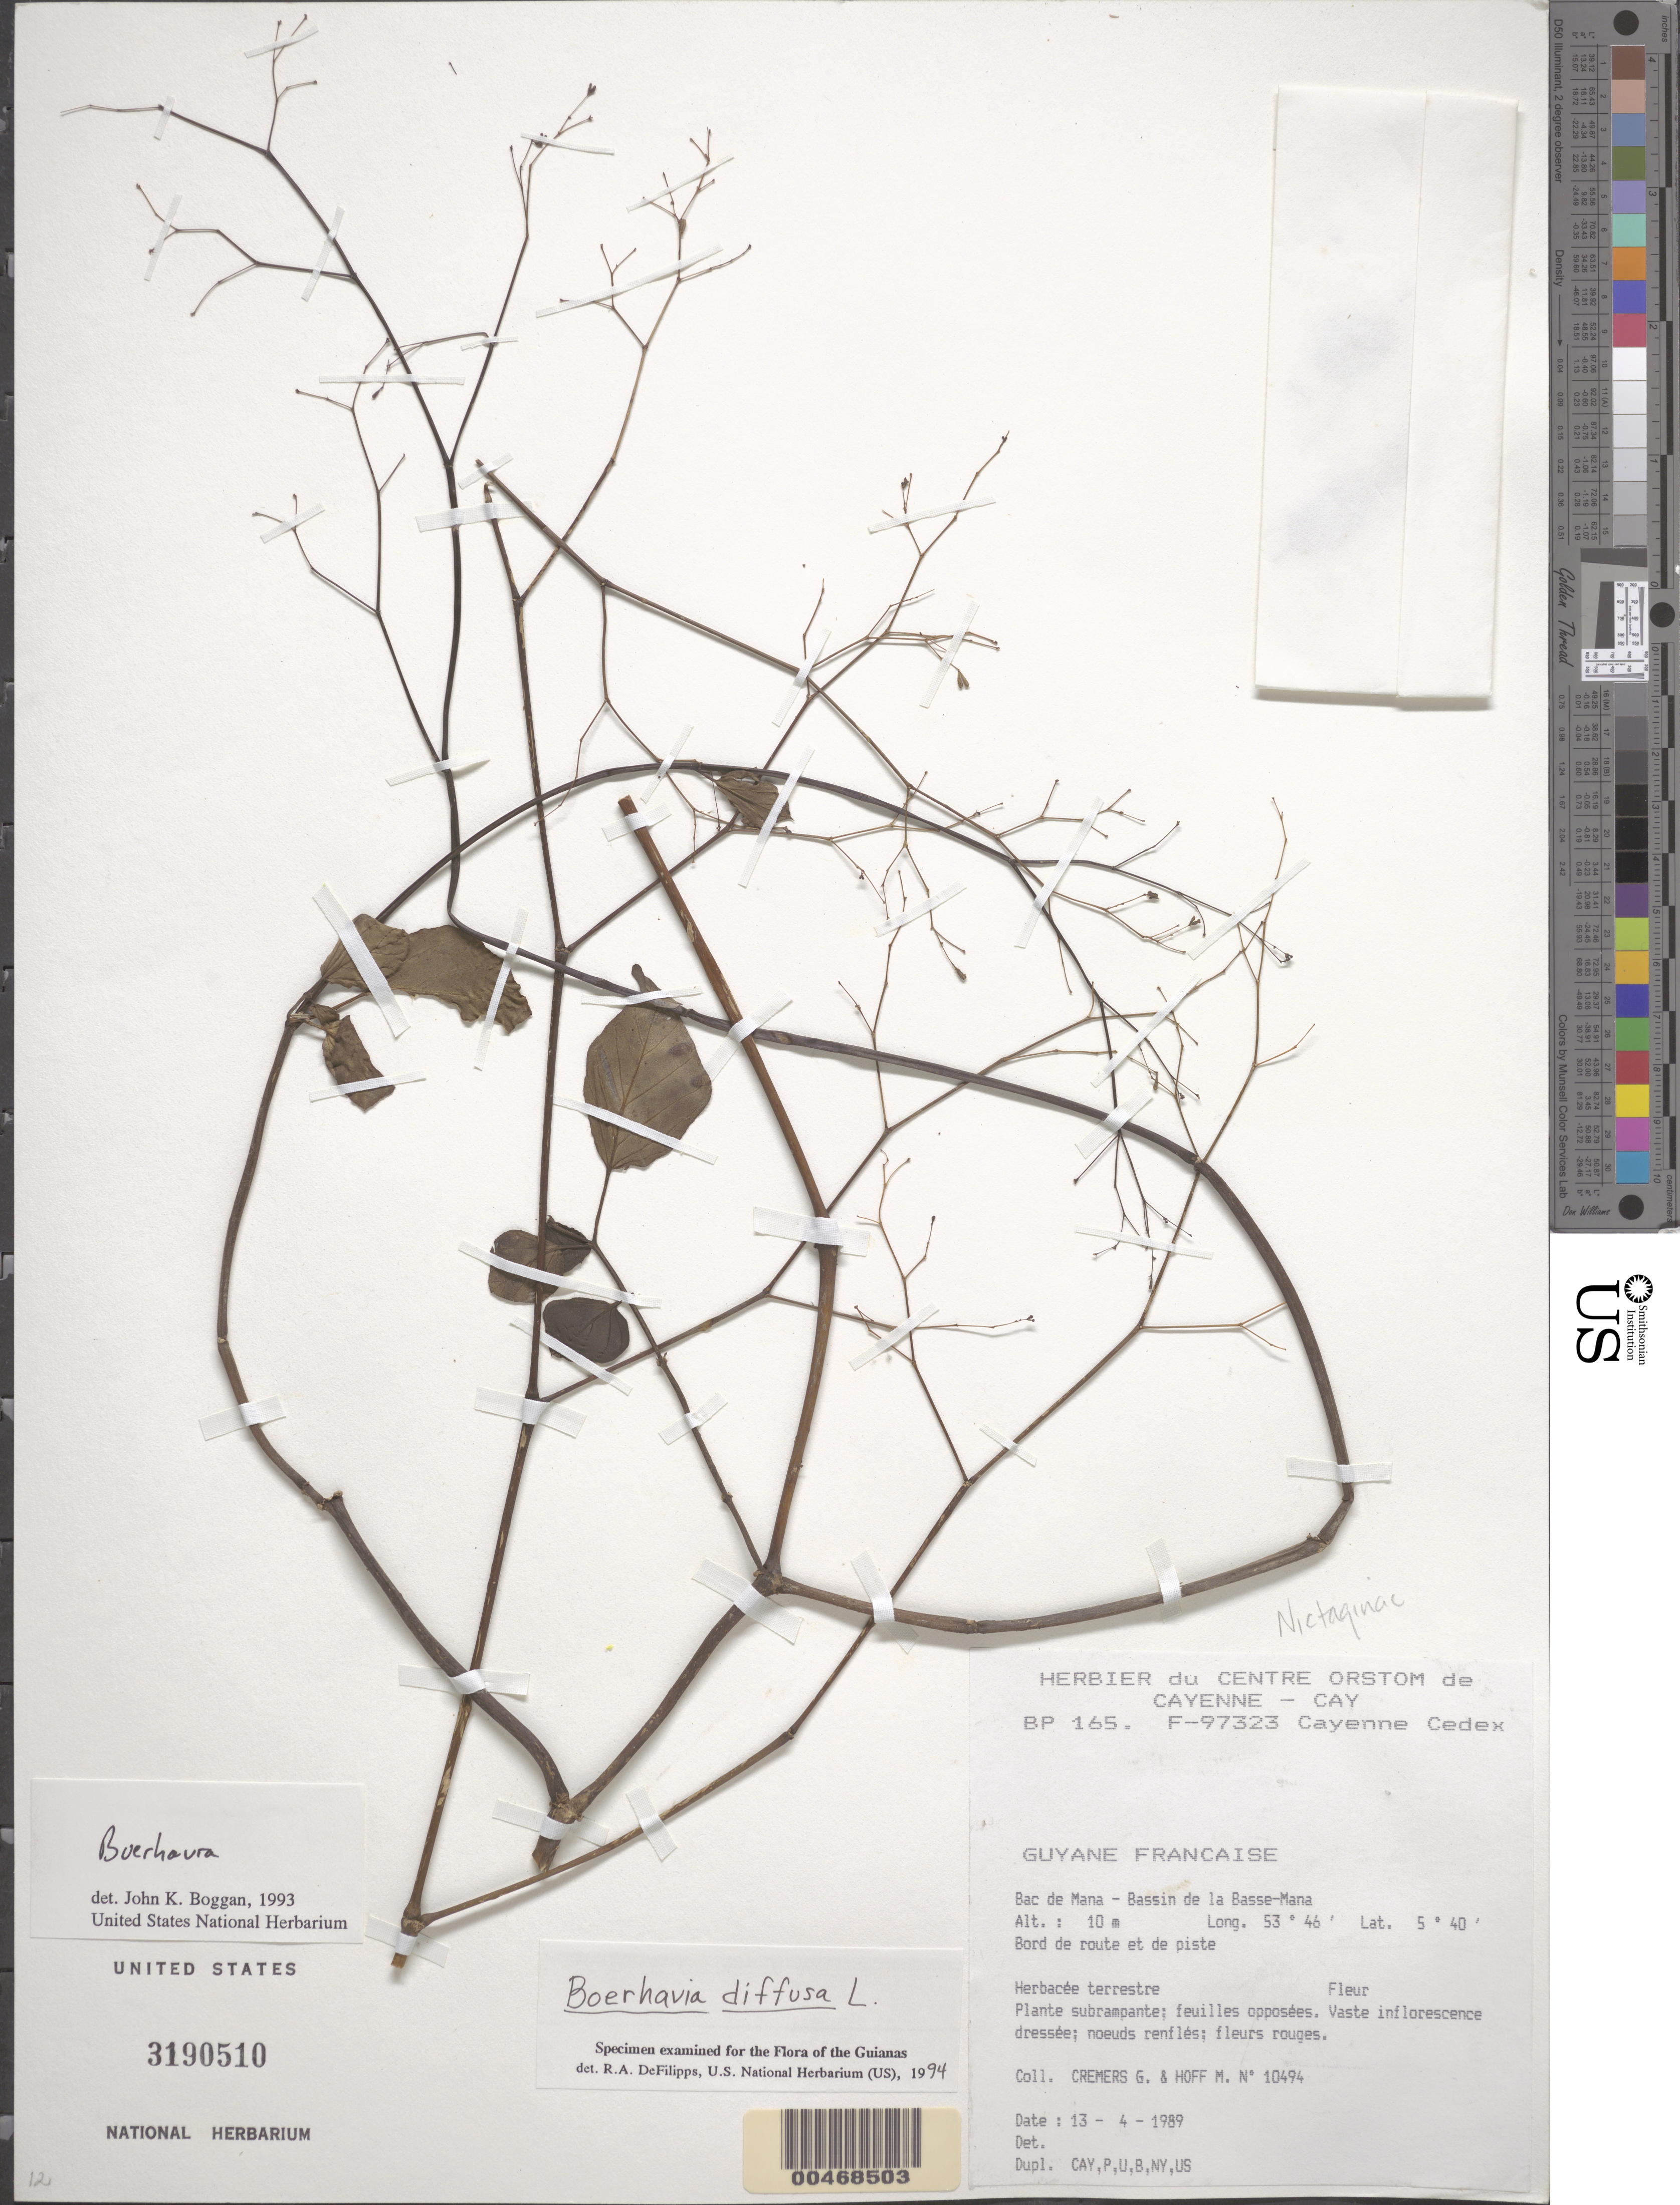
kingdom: Plantae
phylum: Tracheophyta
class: Magnoliopsida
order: Caryophyllales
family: Nyctaginaceae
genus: Boerhavia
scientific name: Boerhavia diffusa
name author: L.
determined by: DeFilipps, R. A.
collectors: G. Cremers & M. Hoff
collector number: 10494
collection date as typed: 13 Apr 1989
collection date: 1989-04-13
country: French Guiana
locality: Bassin de la Basse-Mana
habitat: Roadside.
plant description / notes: CAY, P, US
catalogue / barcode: US 3190510